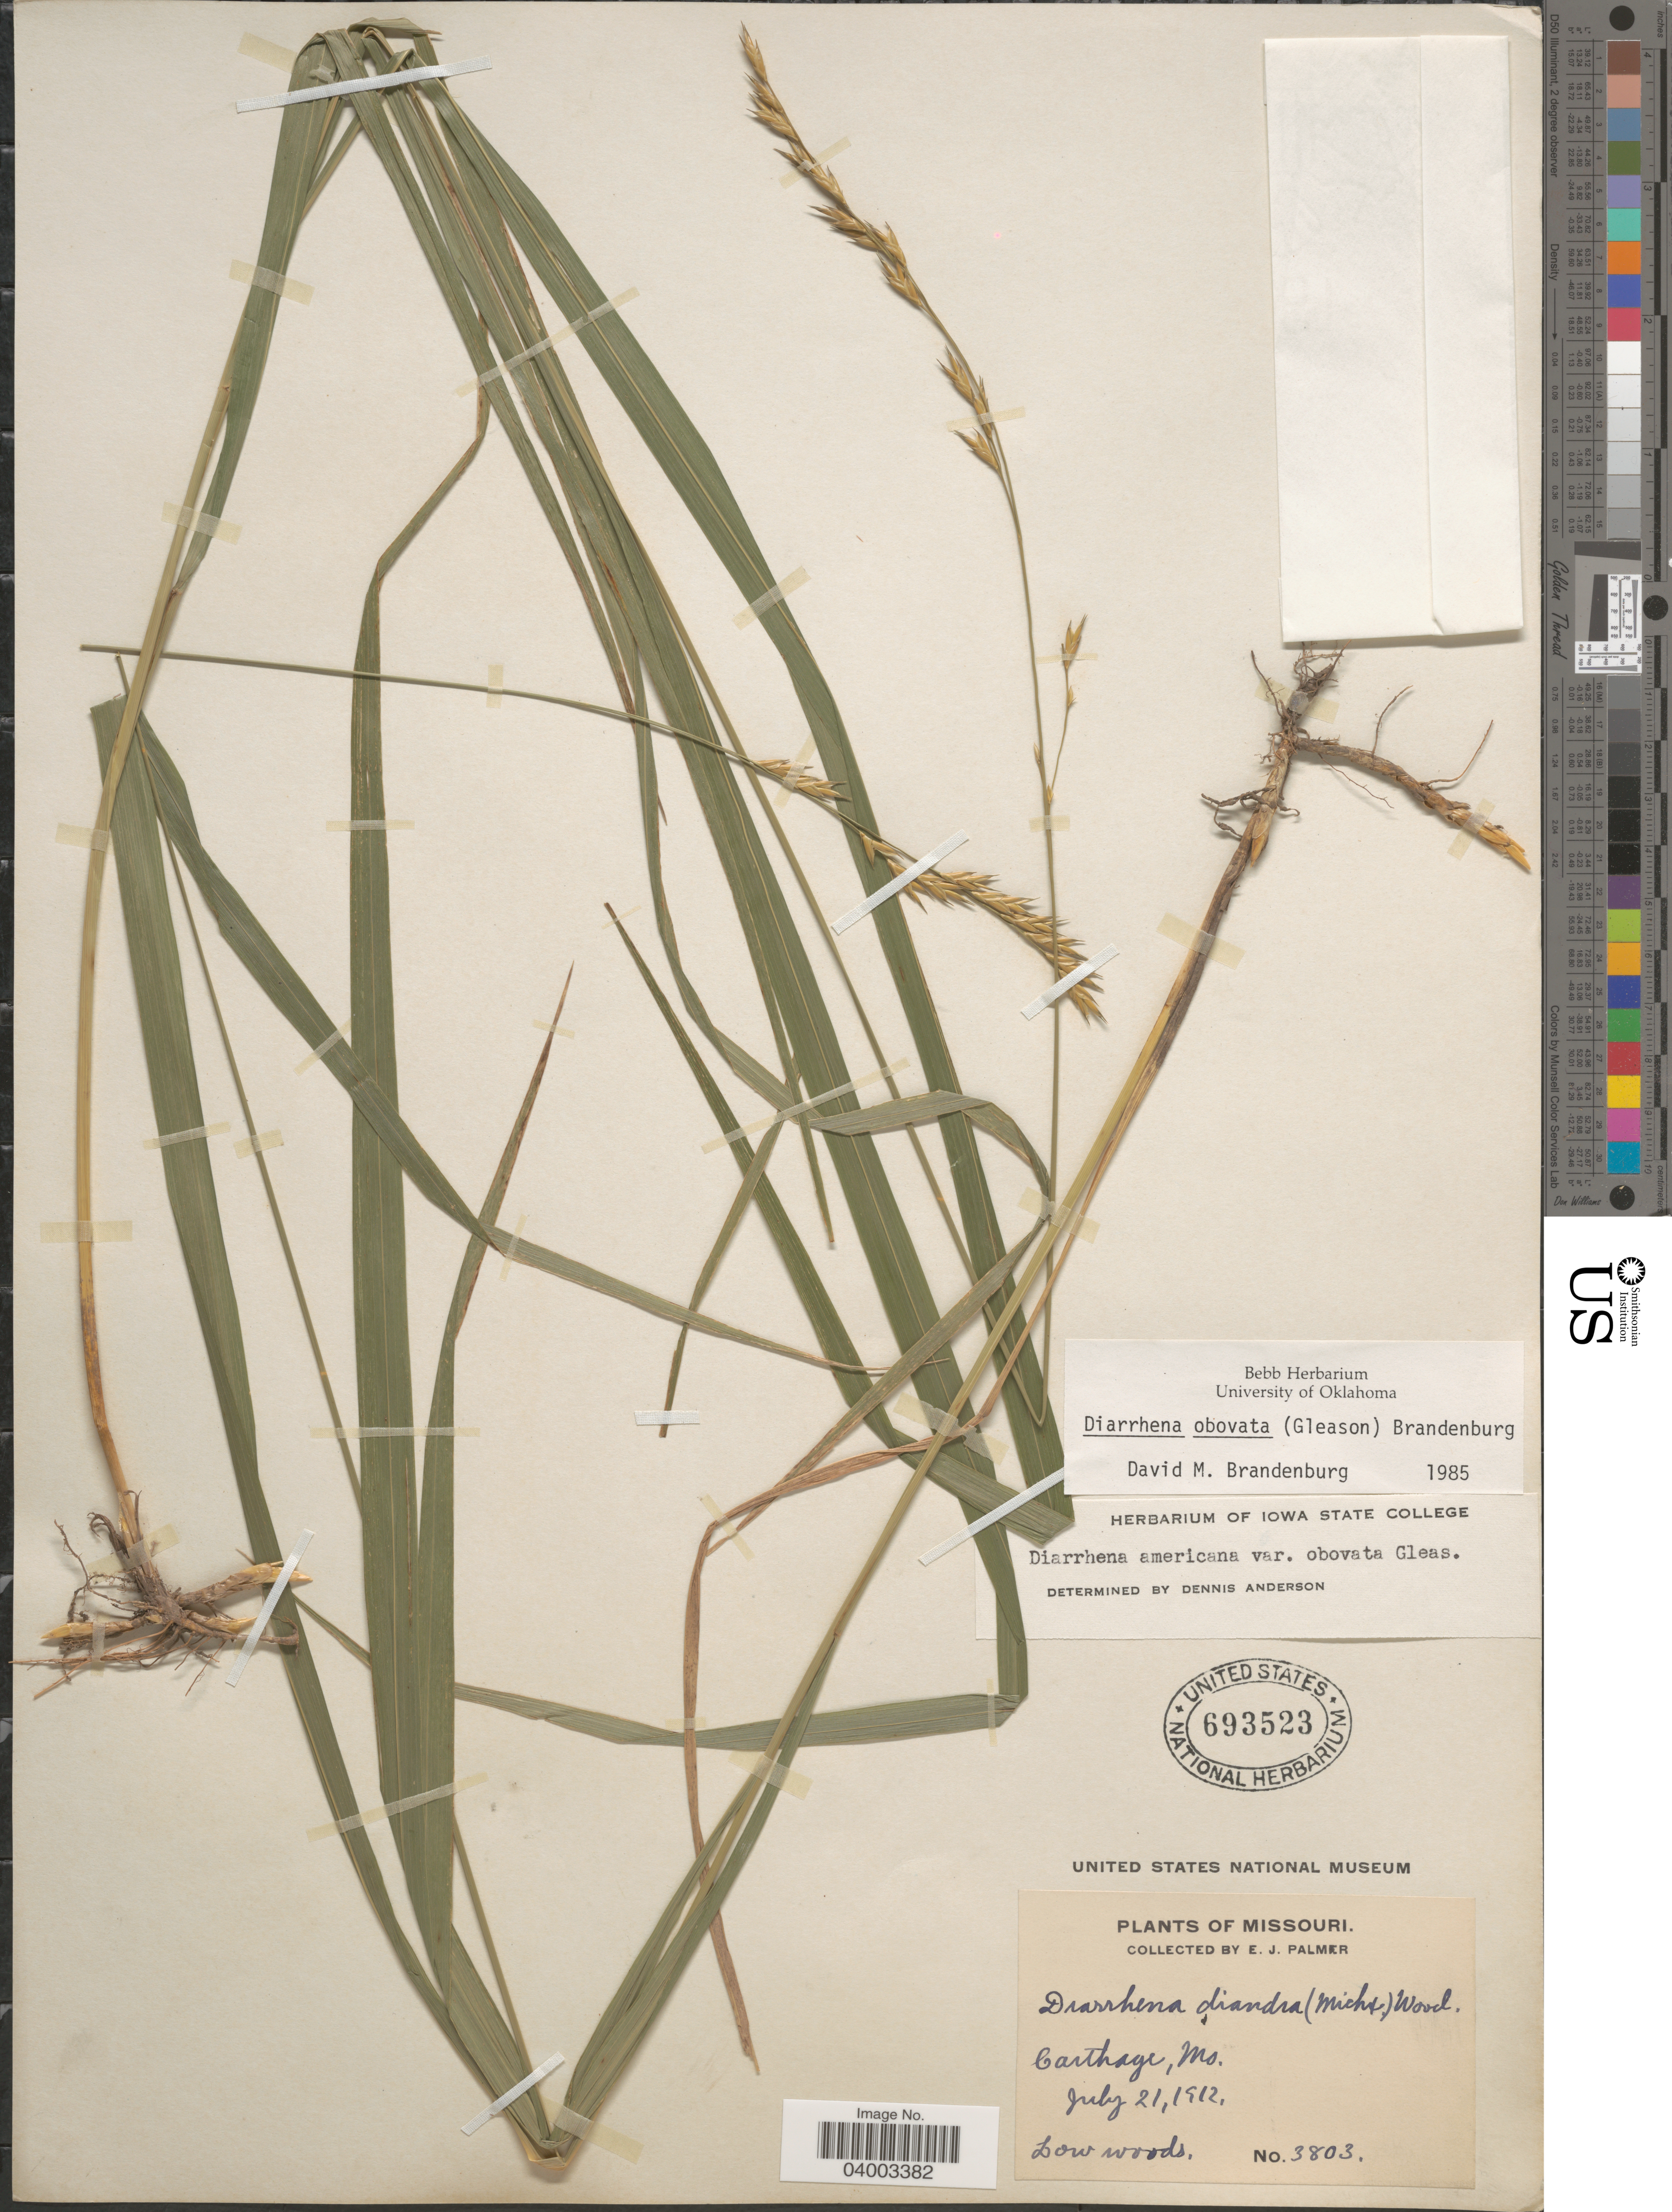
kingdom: Plantae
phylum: Tracheophyta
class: Liliopsida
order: Poales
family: Poaceae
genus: Diarrhena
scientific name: Diarrhena obovata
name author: (Gleason) Brandenburg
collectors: E. J. Palmer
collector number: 3803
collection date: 1912-07-21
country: United States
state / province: Missouri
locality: Carthage.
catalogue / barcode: US 693523